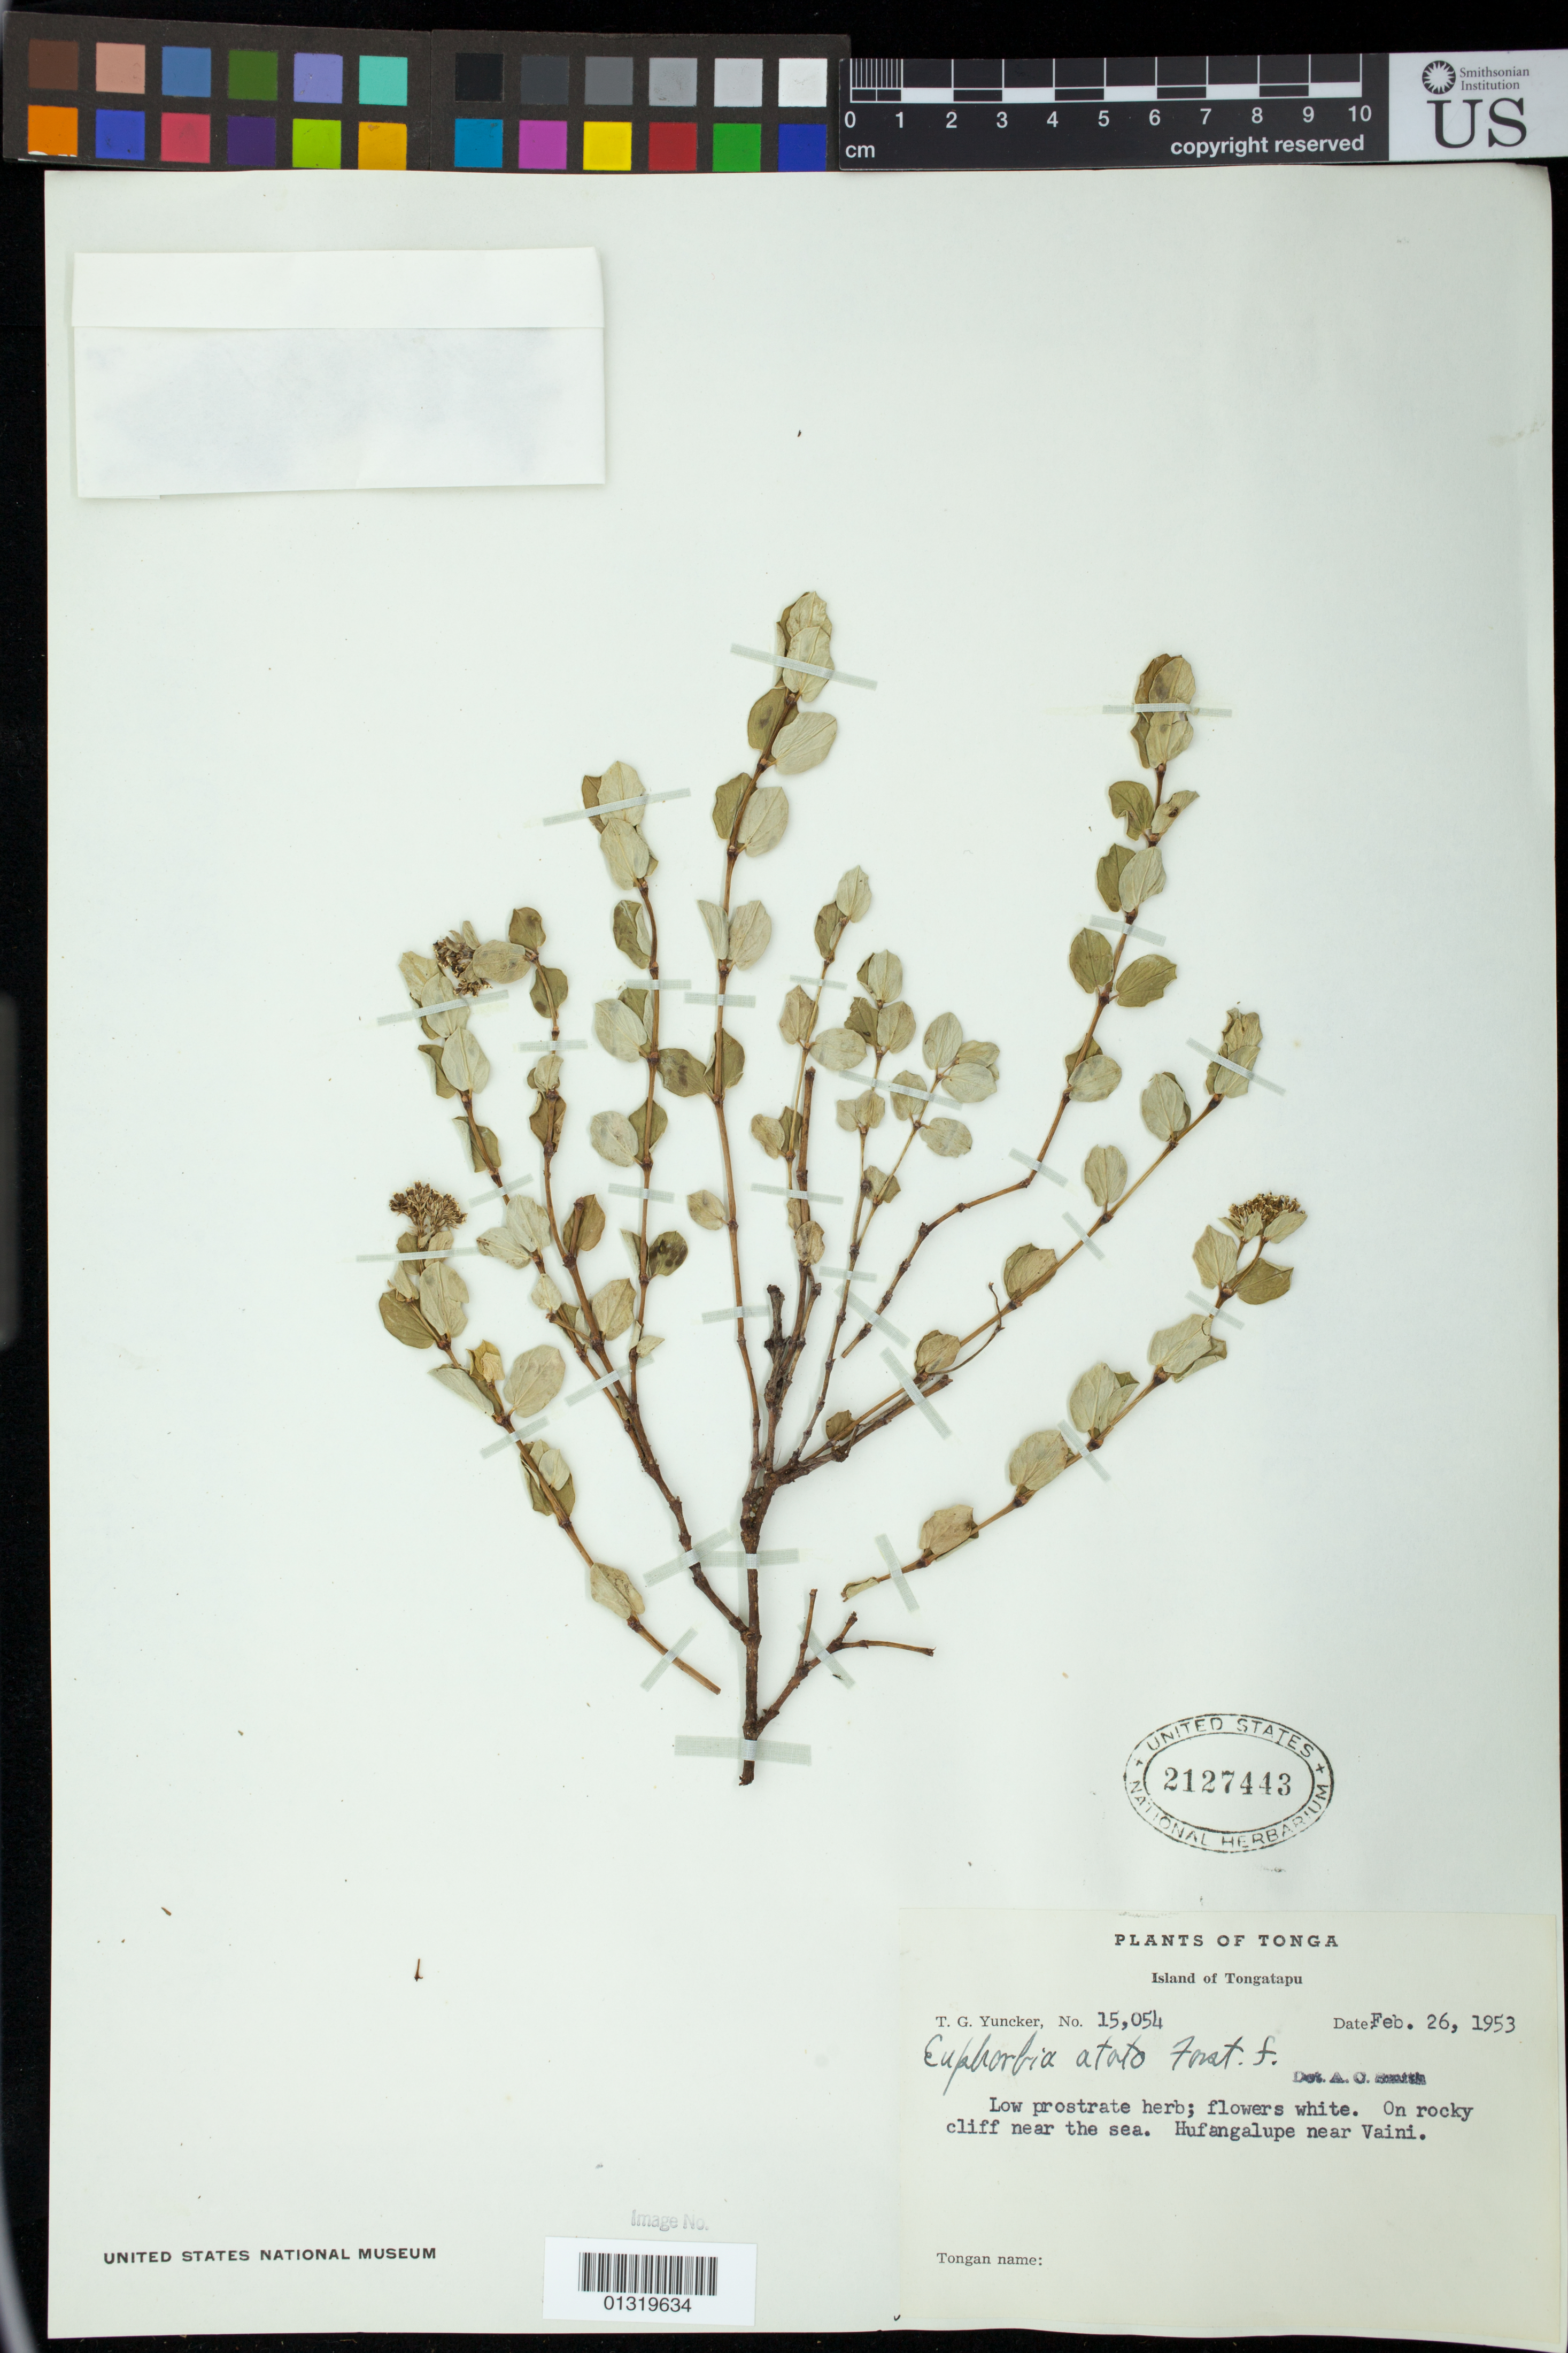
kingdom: Plantae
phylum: Tracheophyta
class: Magnoliopsida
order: Malpighiales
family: Euphorbiaceae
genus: Euphorbia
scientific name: Euphorbia sparrmannii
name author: Boiss.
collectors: T. G. Yuncker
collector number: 15054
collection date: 1953-02-26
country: Tonga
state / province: Tongatapu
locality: On Rocky cliff near the sea. Hufangalupe near Vaini.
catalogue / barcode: US 2127443